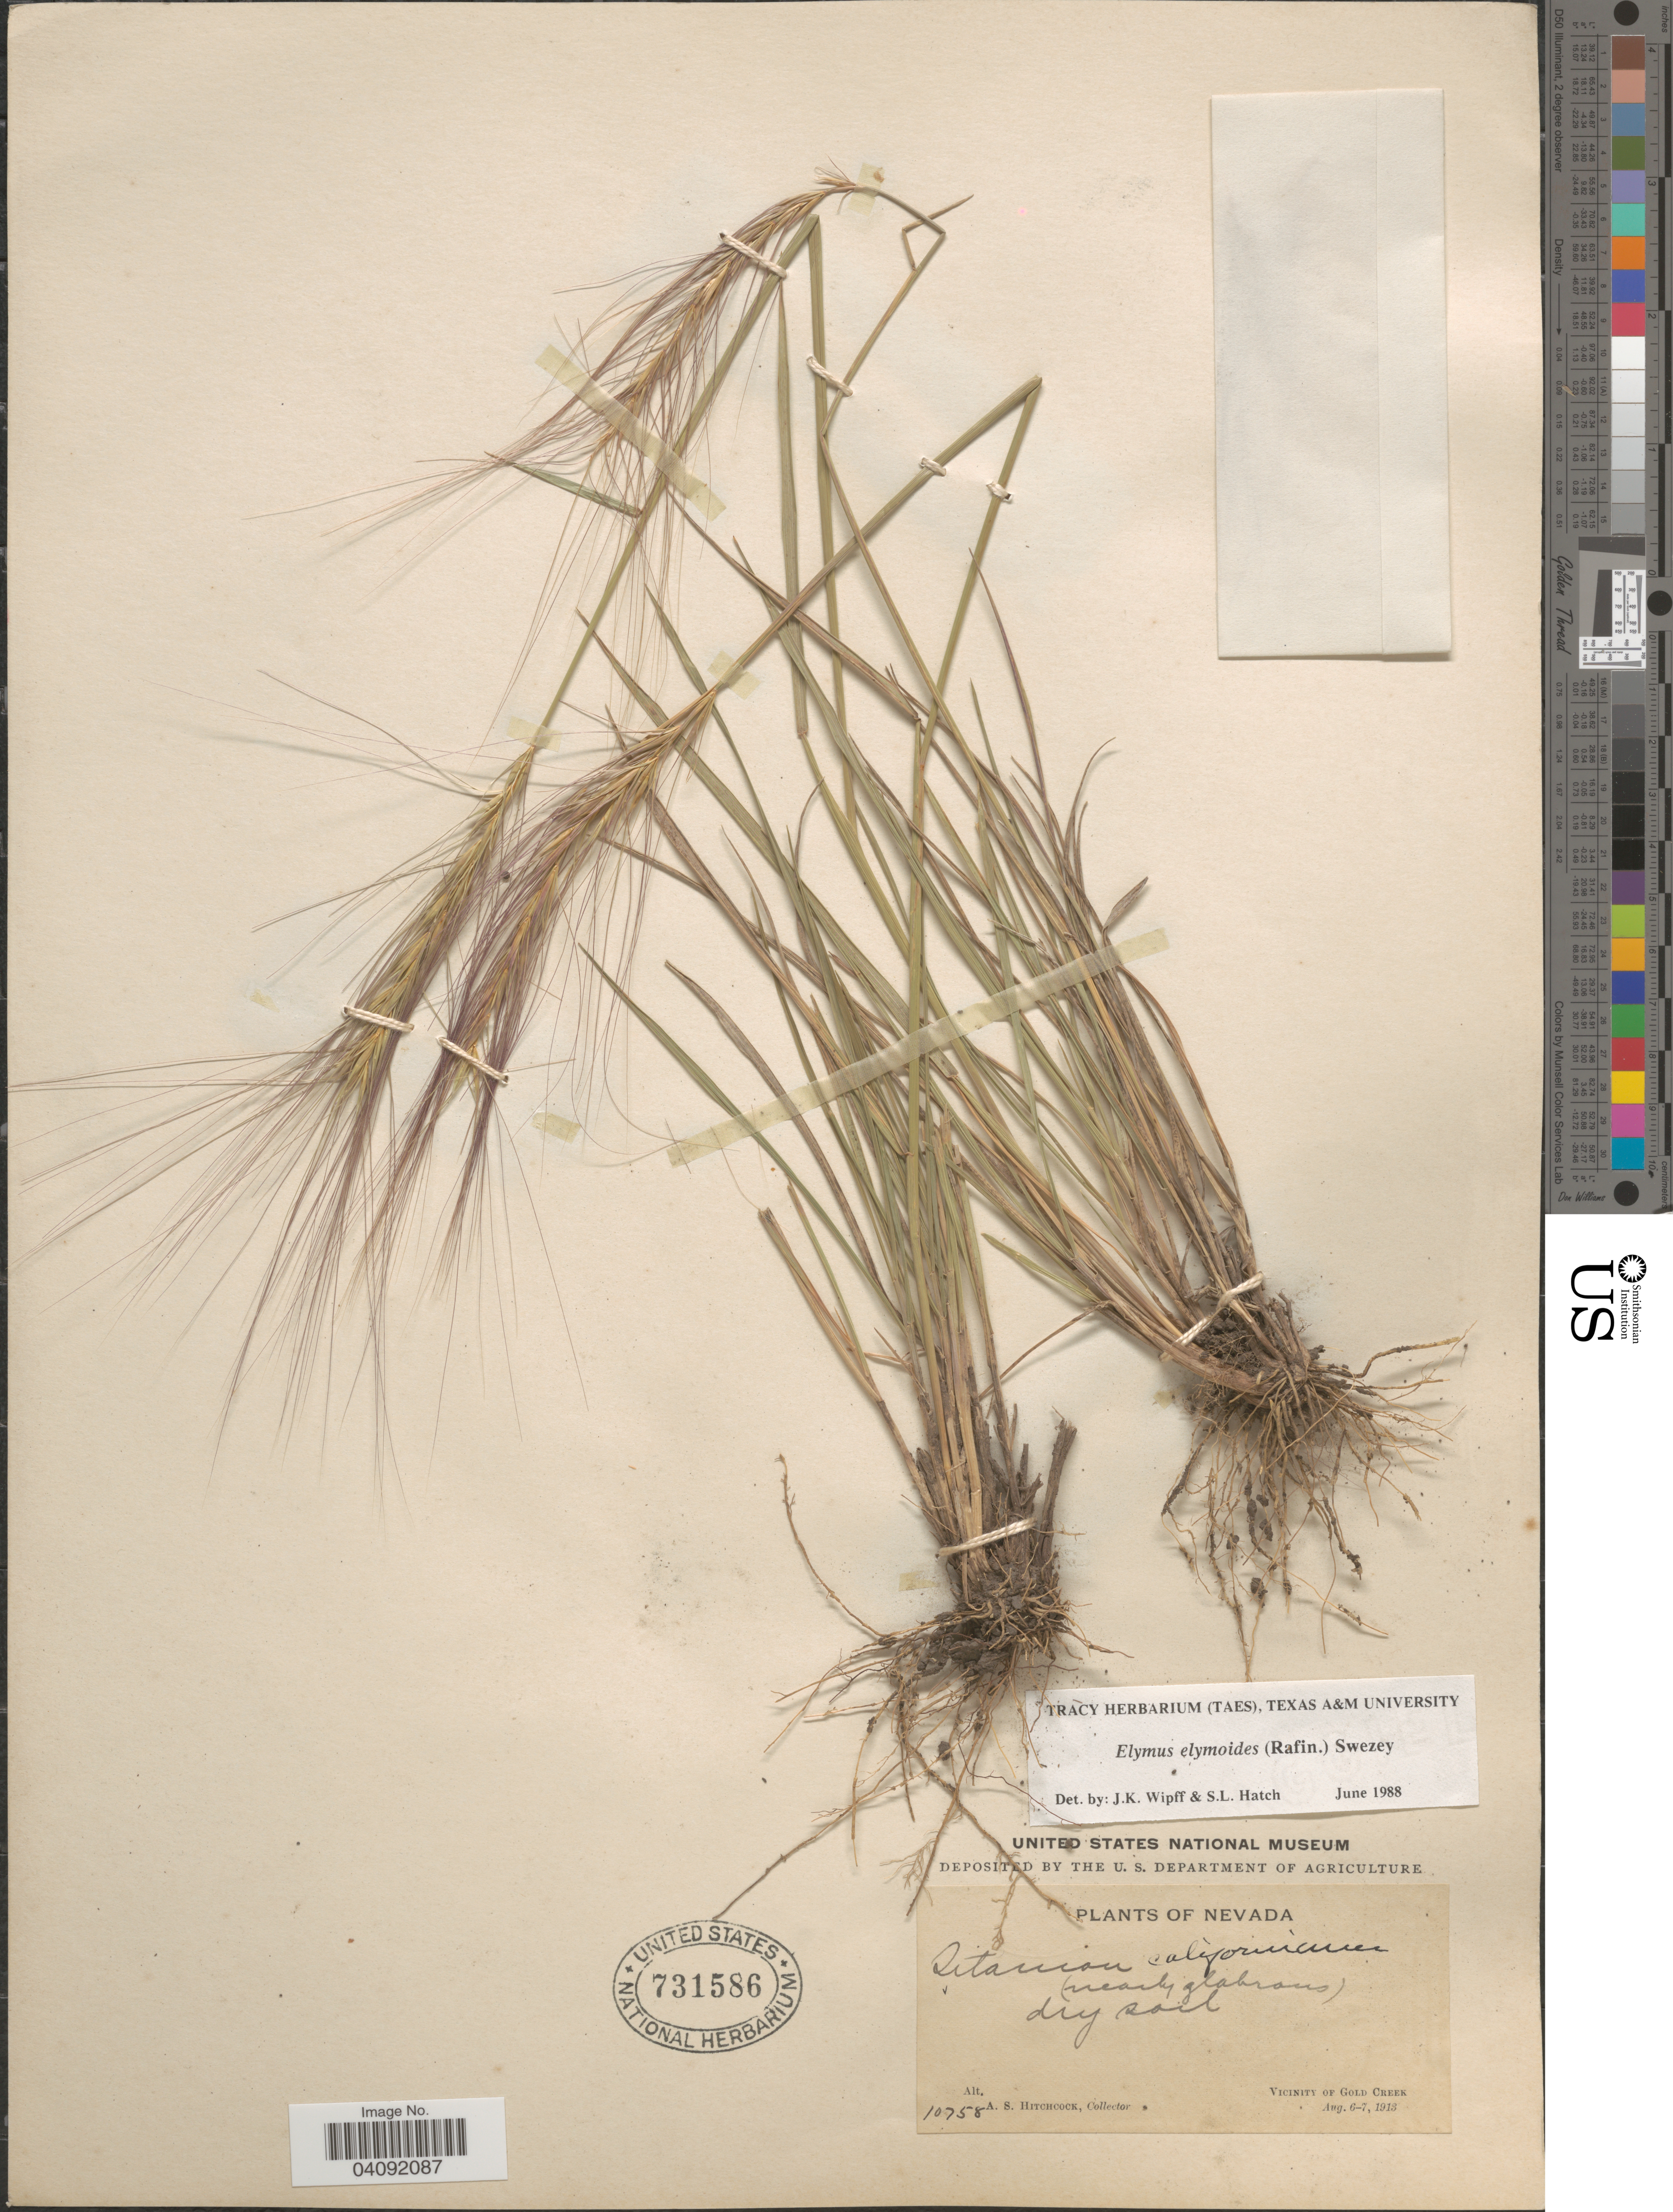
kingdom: Plantae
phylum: Tracheophyta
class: Liliopsida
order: Poales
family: Poaceae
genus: Elymus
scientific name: Elymus elymoides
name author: (Raf.) Swezey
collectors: A. S. Hitchcock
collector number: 10758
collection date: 1913-08-06/1913-08-07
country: United States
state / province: Nevada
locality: Vicinity of Gold Creek.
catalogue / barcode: US 731586